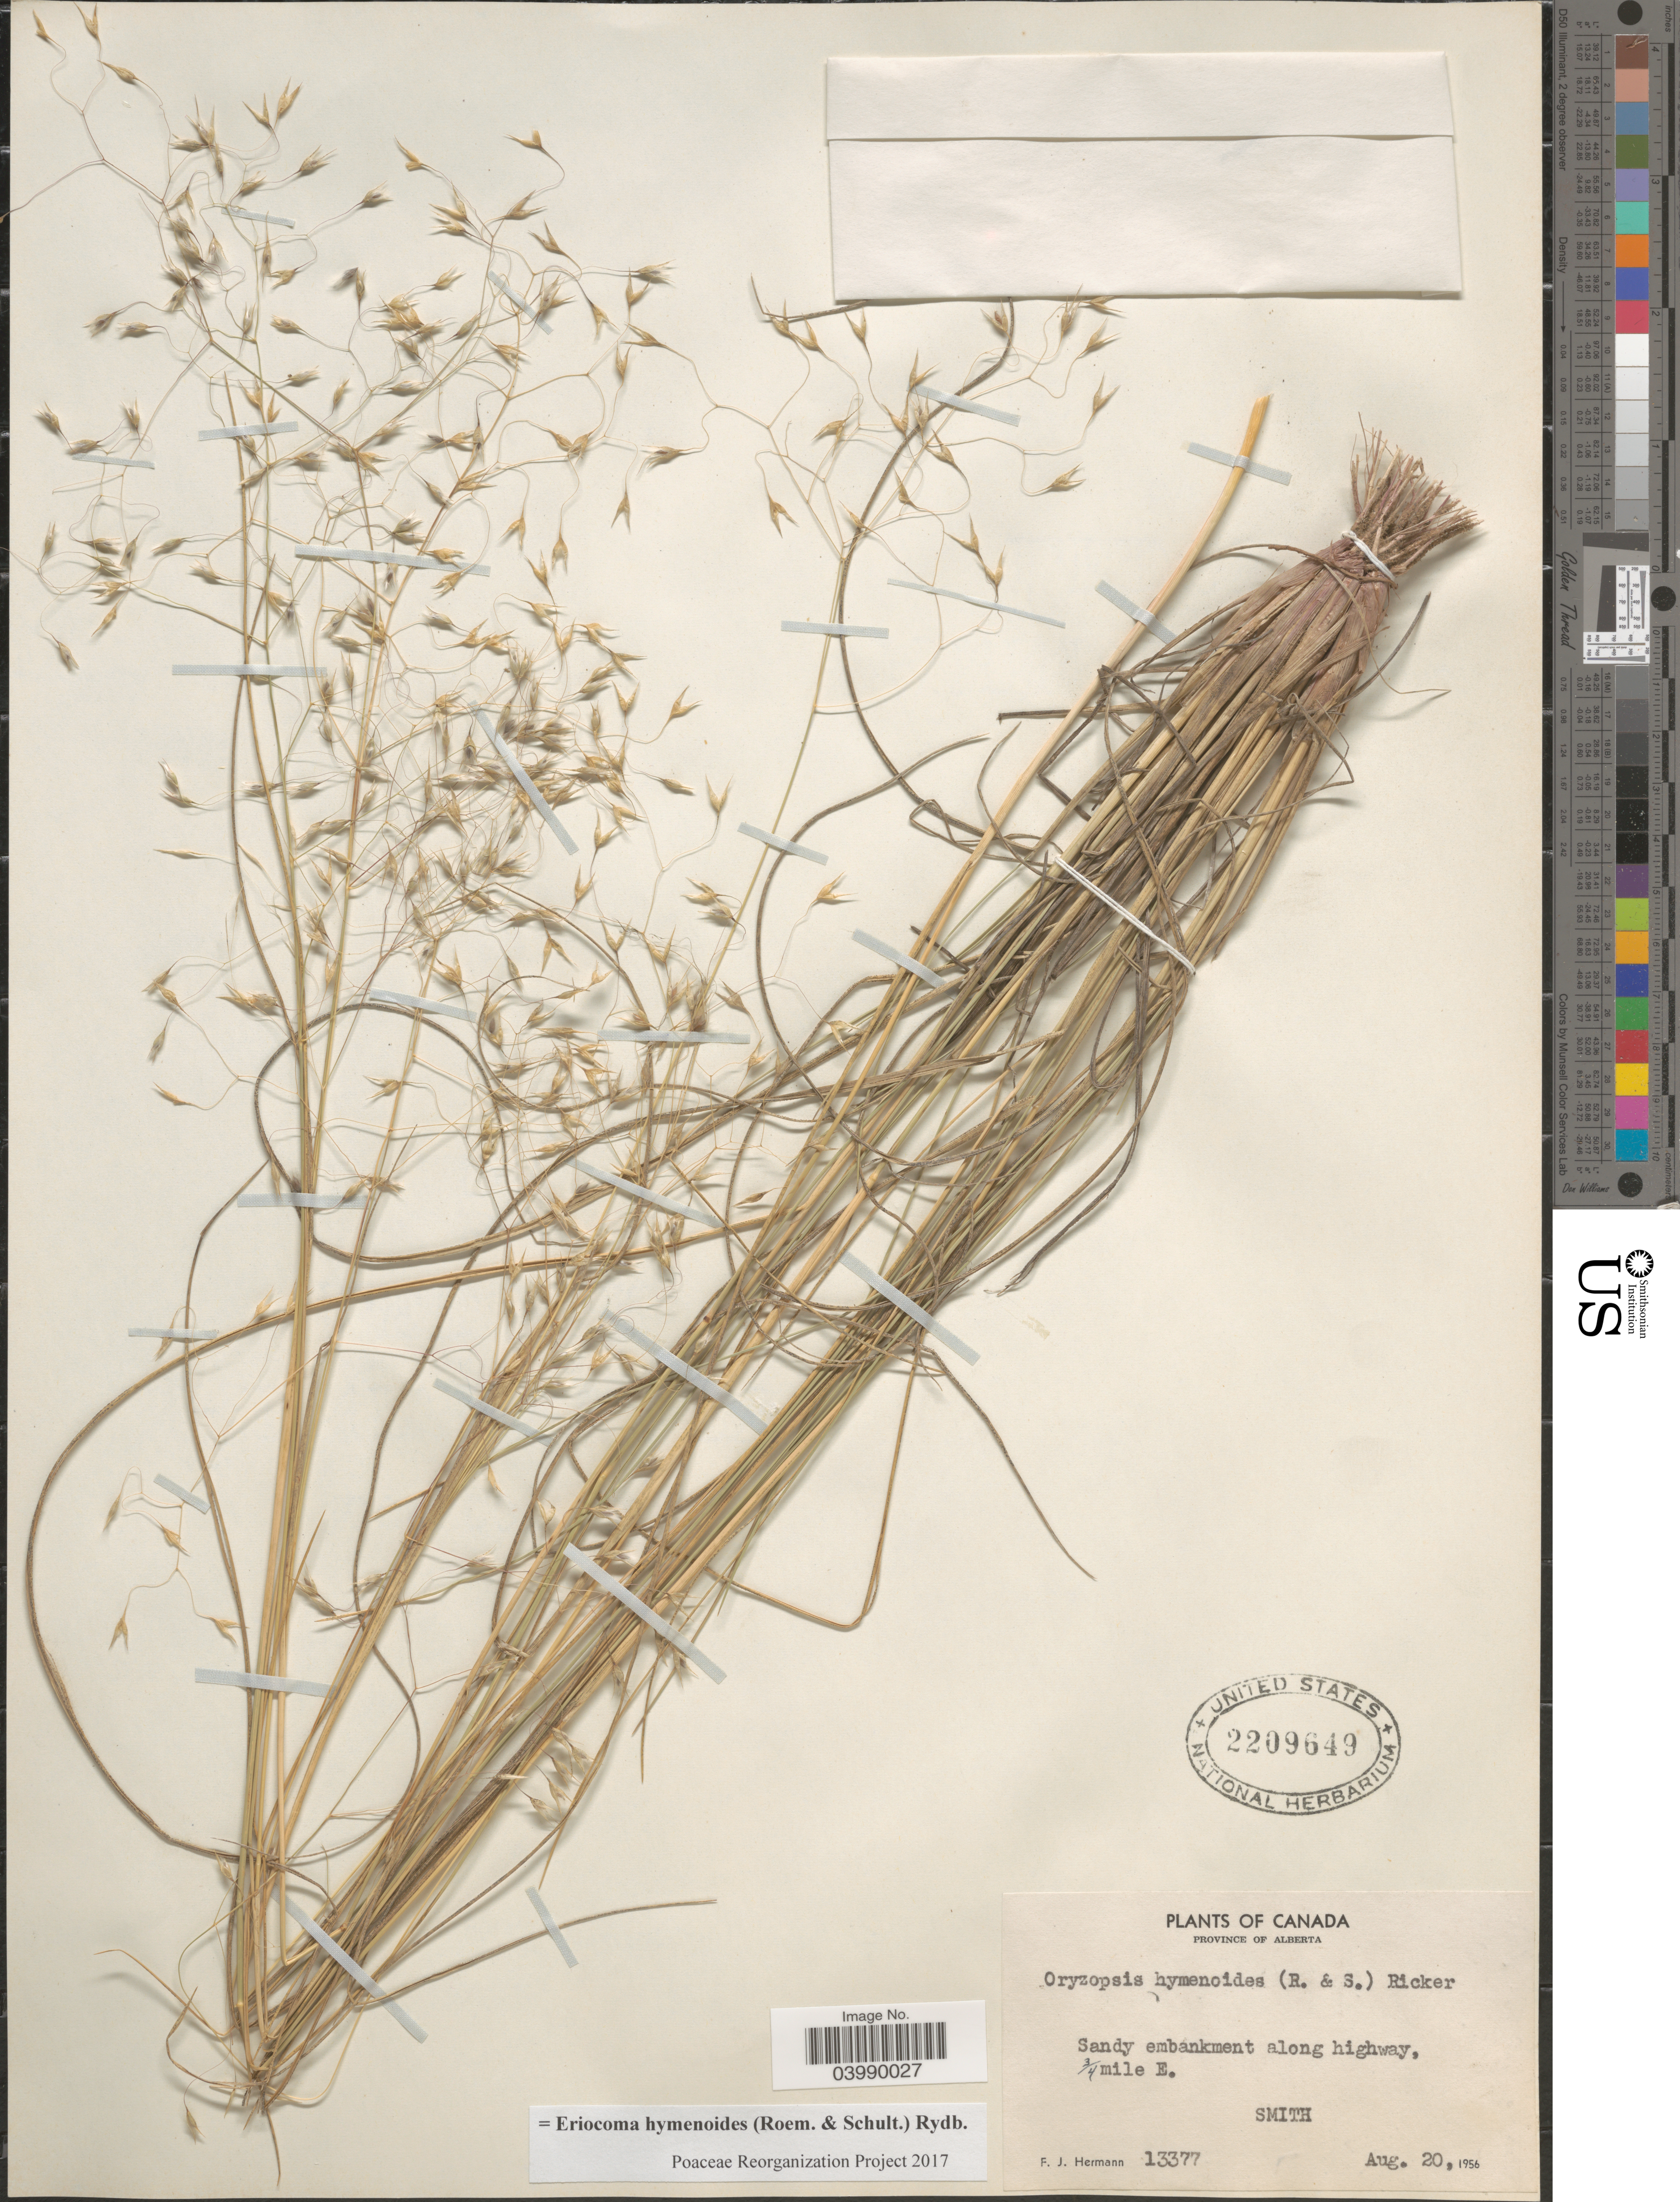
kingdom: Plantae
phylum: Tracheophyta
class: Liliopsida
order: Poales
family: Poaceae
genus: Eriocoma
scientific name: Eriocoma hymenoides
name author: (Roem. & Schult.) Rydb.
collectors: F. J. Hermann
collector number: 13377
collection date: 1956-08-20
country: Canada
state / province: Alberta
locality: ¾ mile E. Smith.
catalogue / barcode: US 2209649